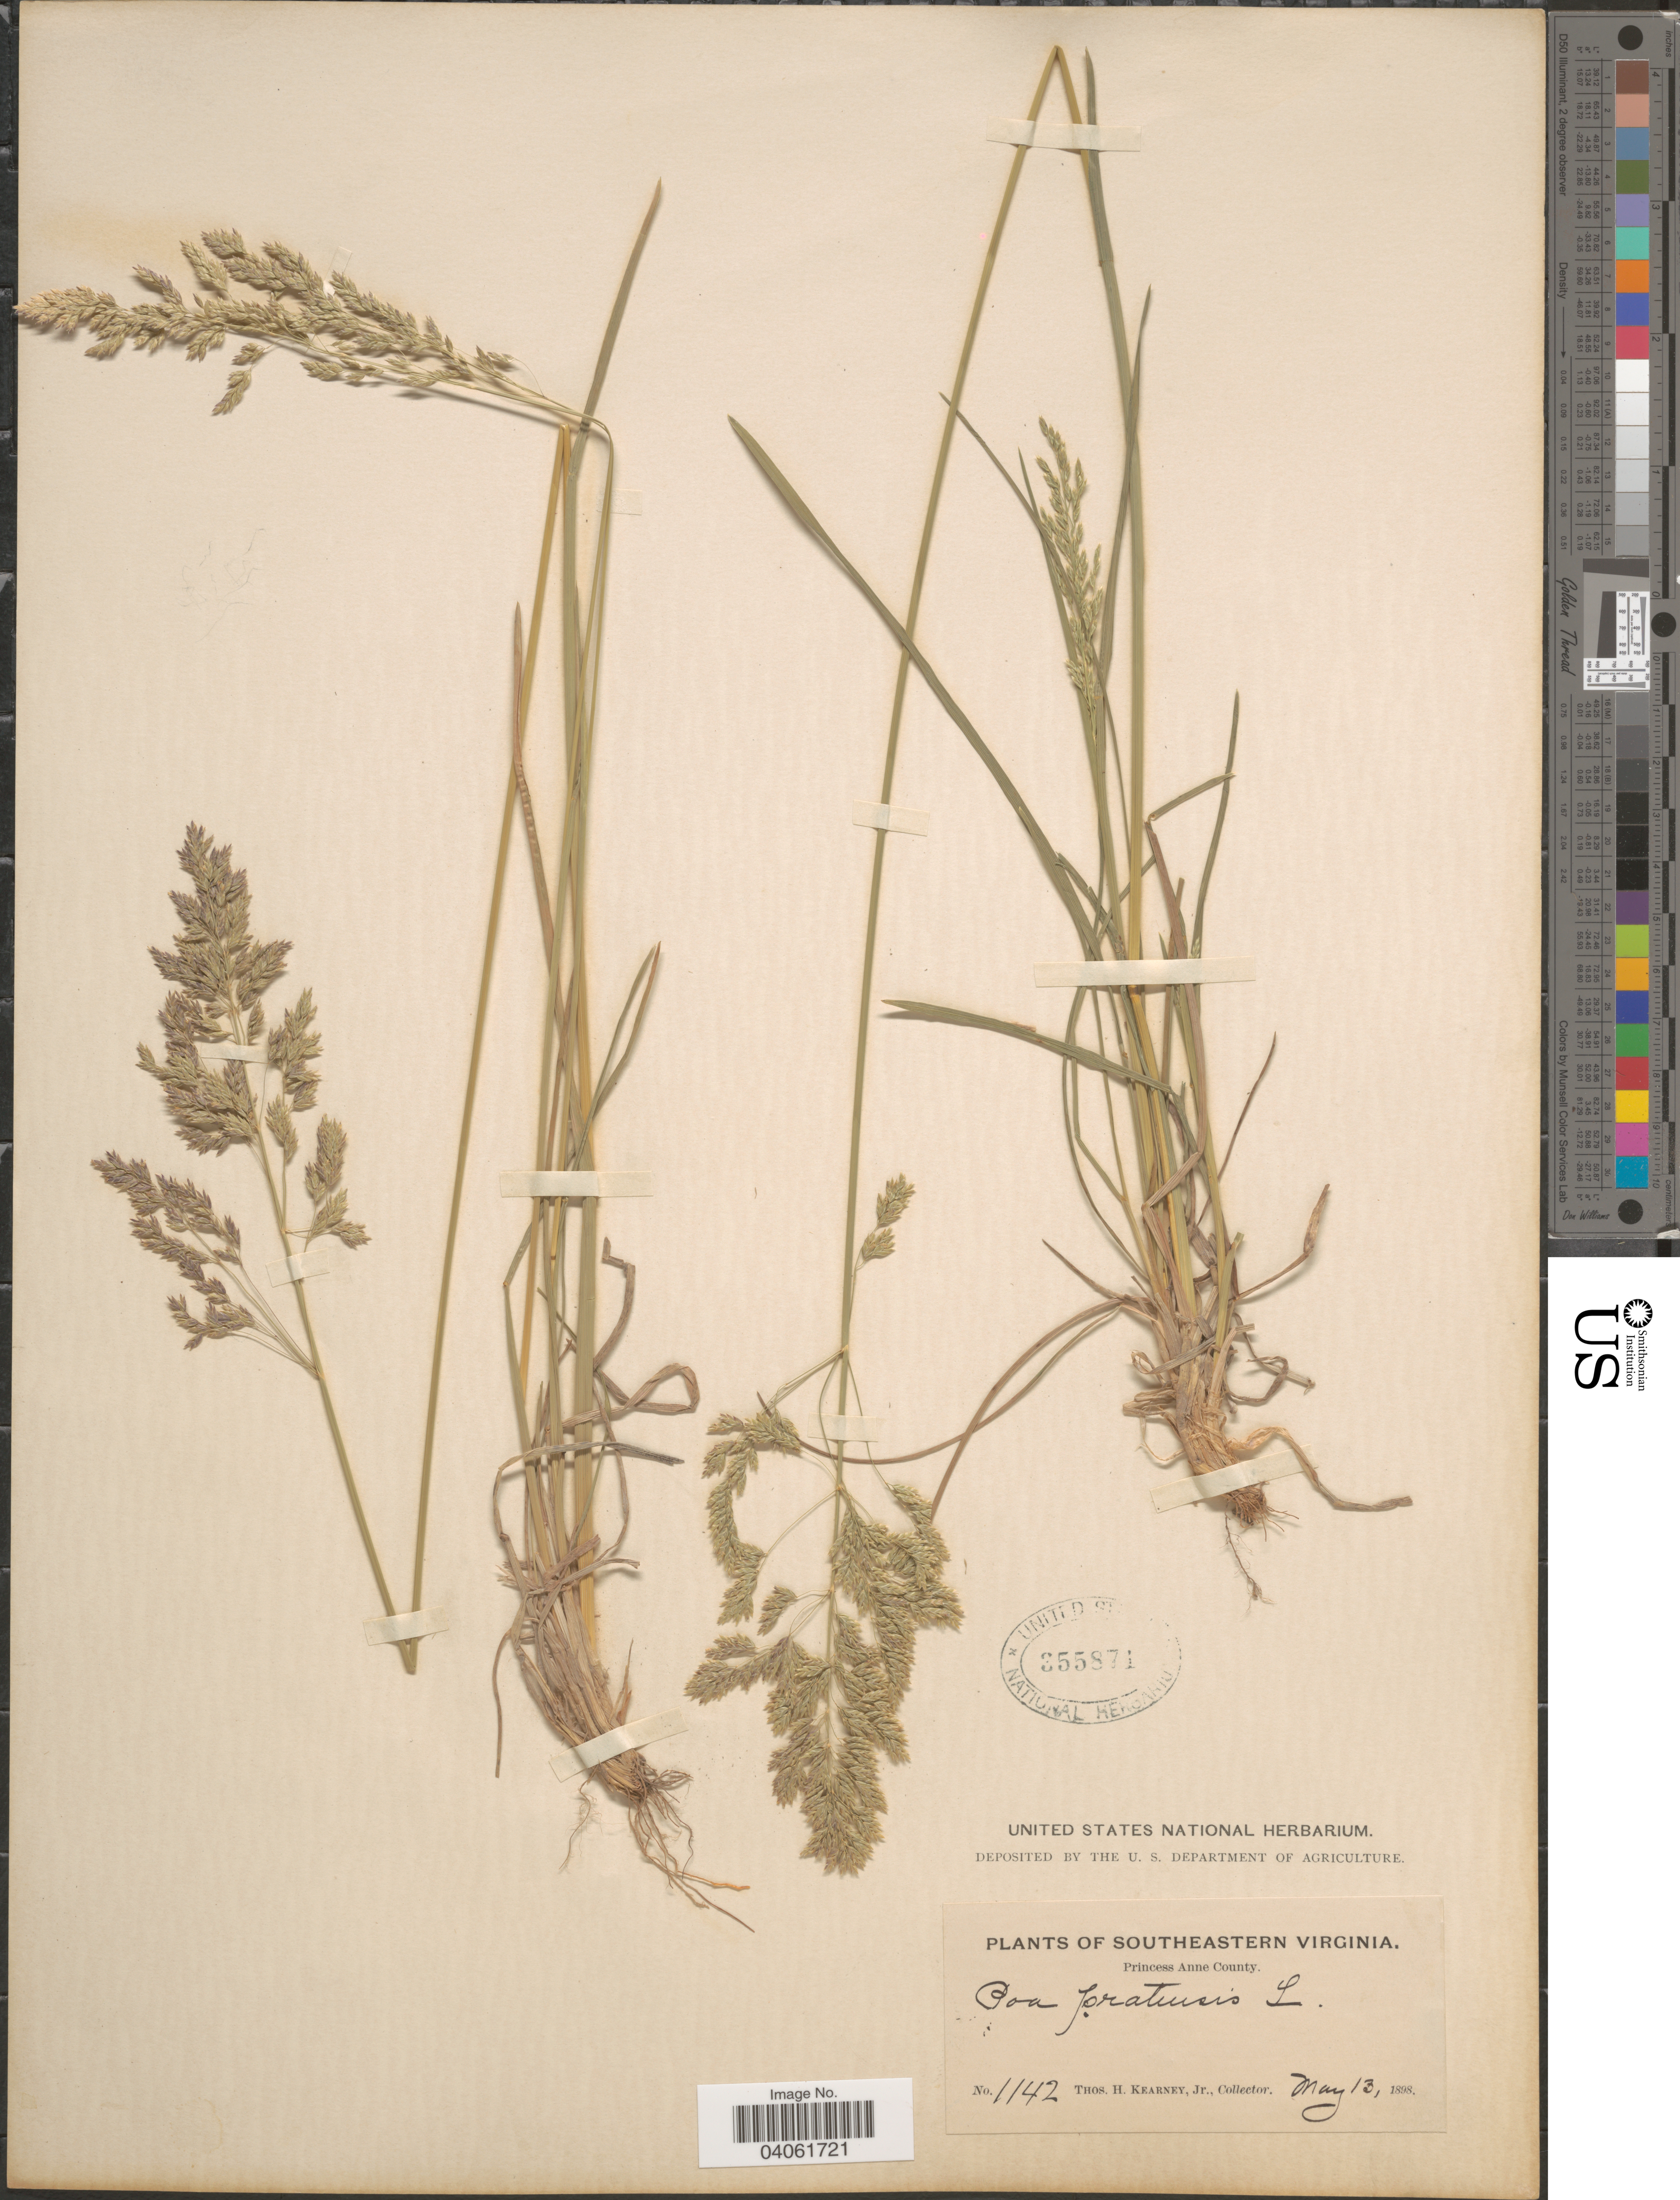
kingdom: Plantae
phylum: Tracheophyta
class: Liliopsida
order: Poales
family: Poaceae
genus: Poa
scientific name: Poa pratensis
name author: L.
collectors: T. H. Kearney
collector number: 1142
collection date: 1898-05-13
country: United States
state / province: Virginia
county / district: City of Virginia Beach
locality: Southeastern Virginia. Princess Anne County.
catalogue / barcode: US 355871